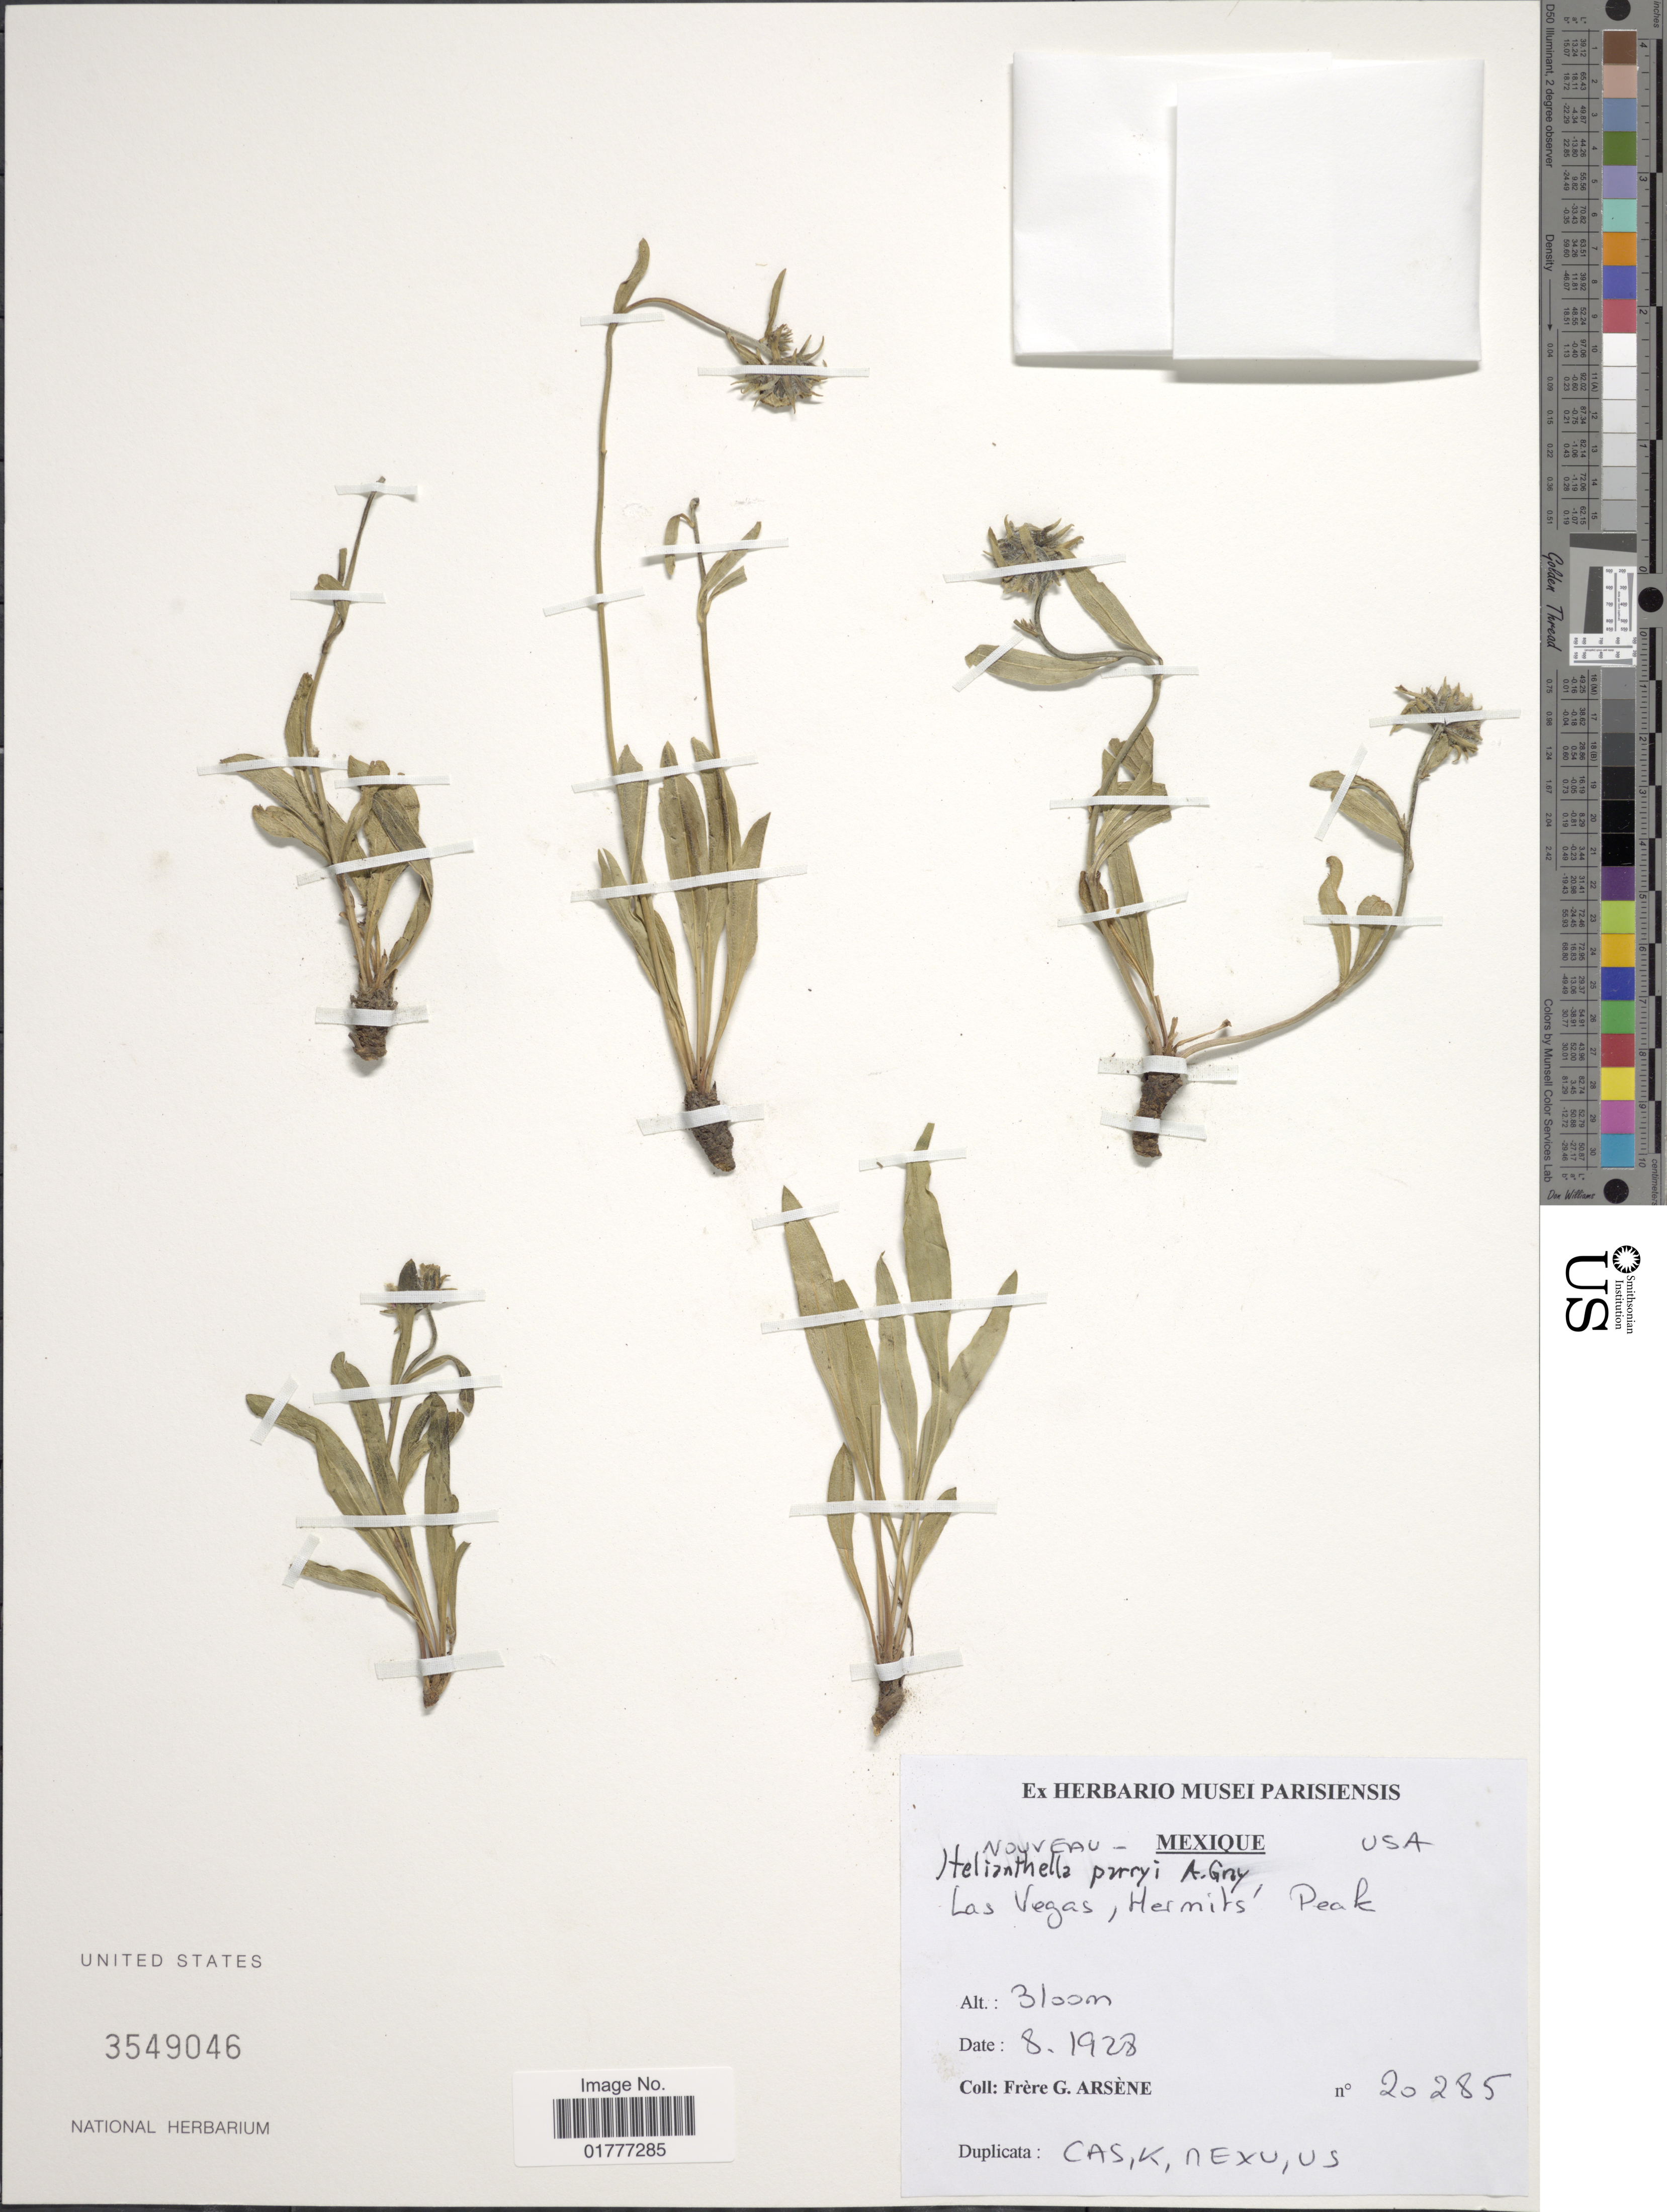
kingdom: Plantae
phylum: Tracheophyta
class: Magnoliopsida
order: Asterales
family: Asteraceae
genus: Helianthella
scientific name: Helianthella parryi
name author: A. Gray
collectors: Bro. G. Arsène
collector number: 20285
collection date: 1928-08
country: United States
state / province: New Mexico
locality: Las Vegas, Hermits Peak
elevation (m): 3100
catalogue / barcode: US 3549046